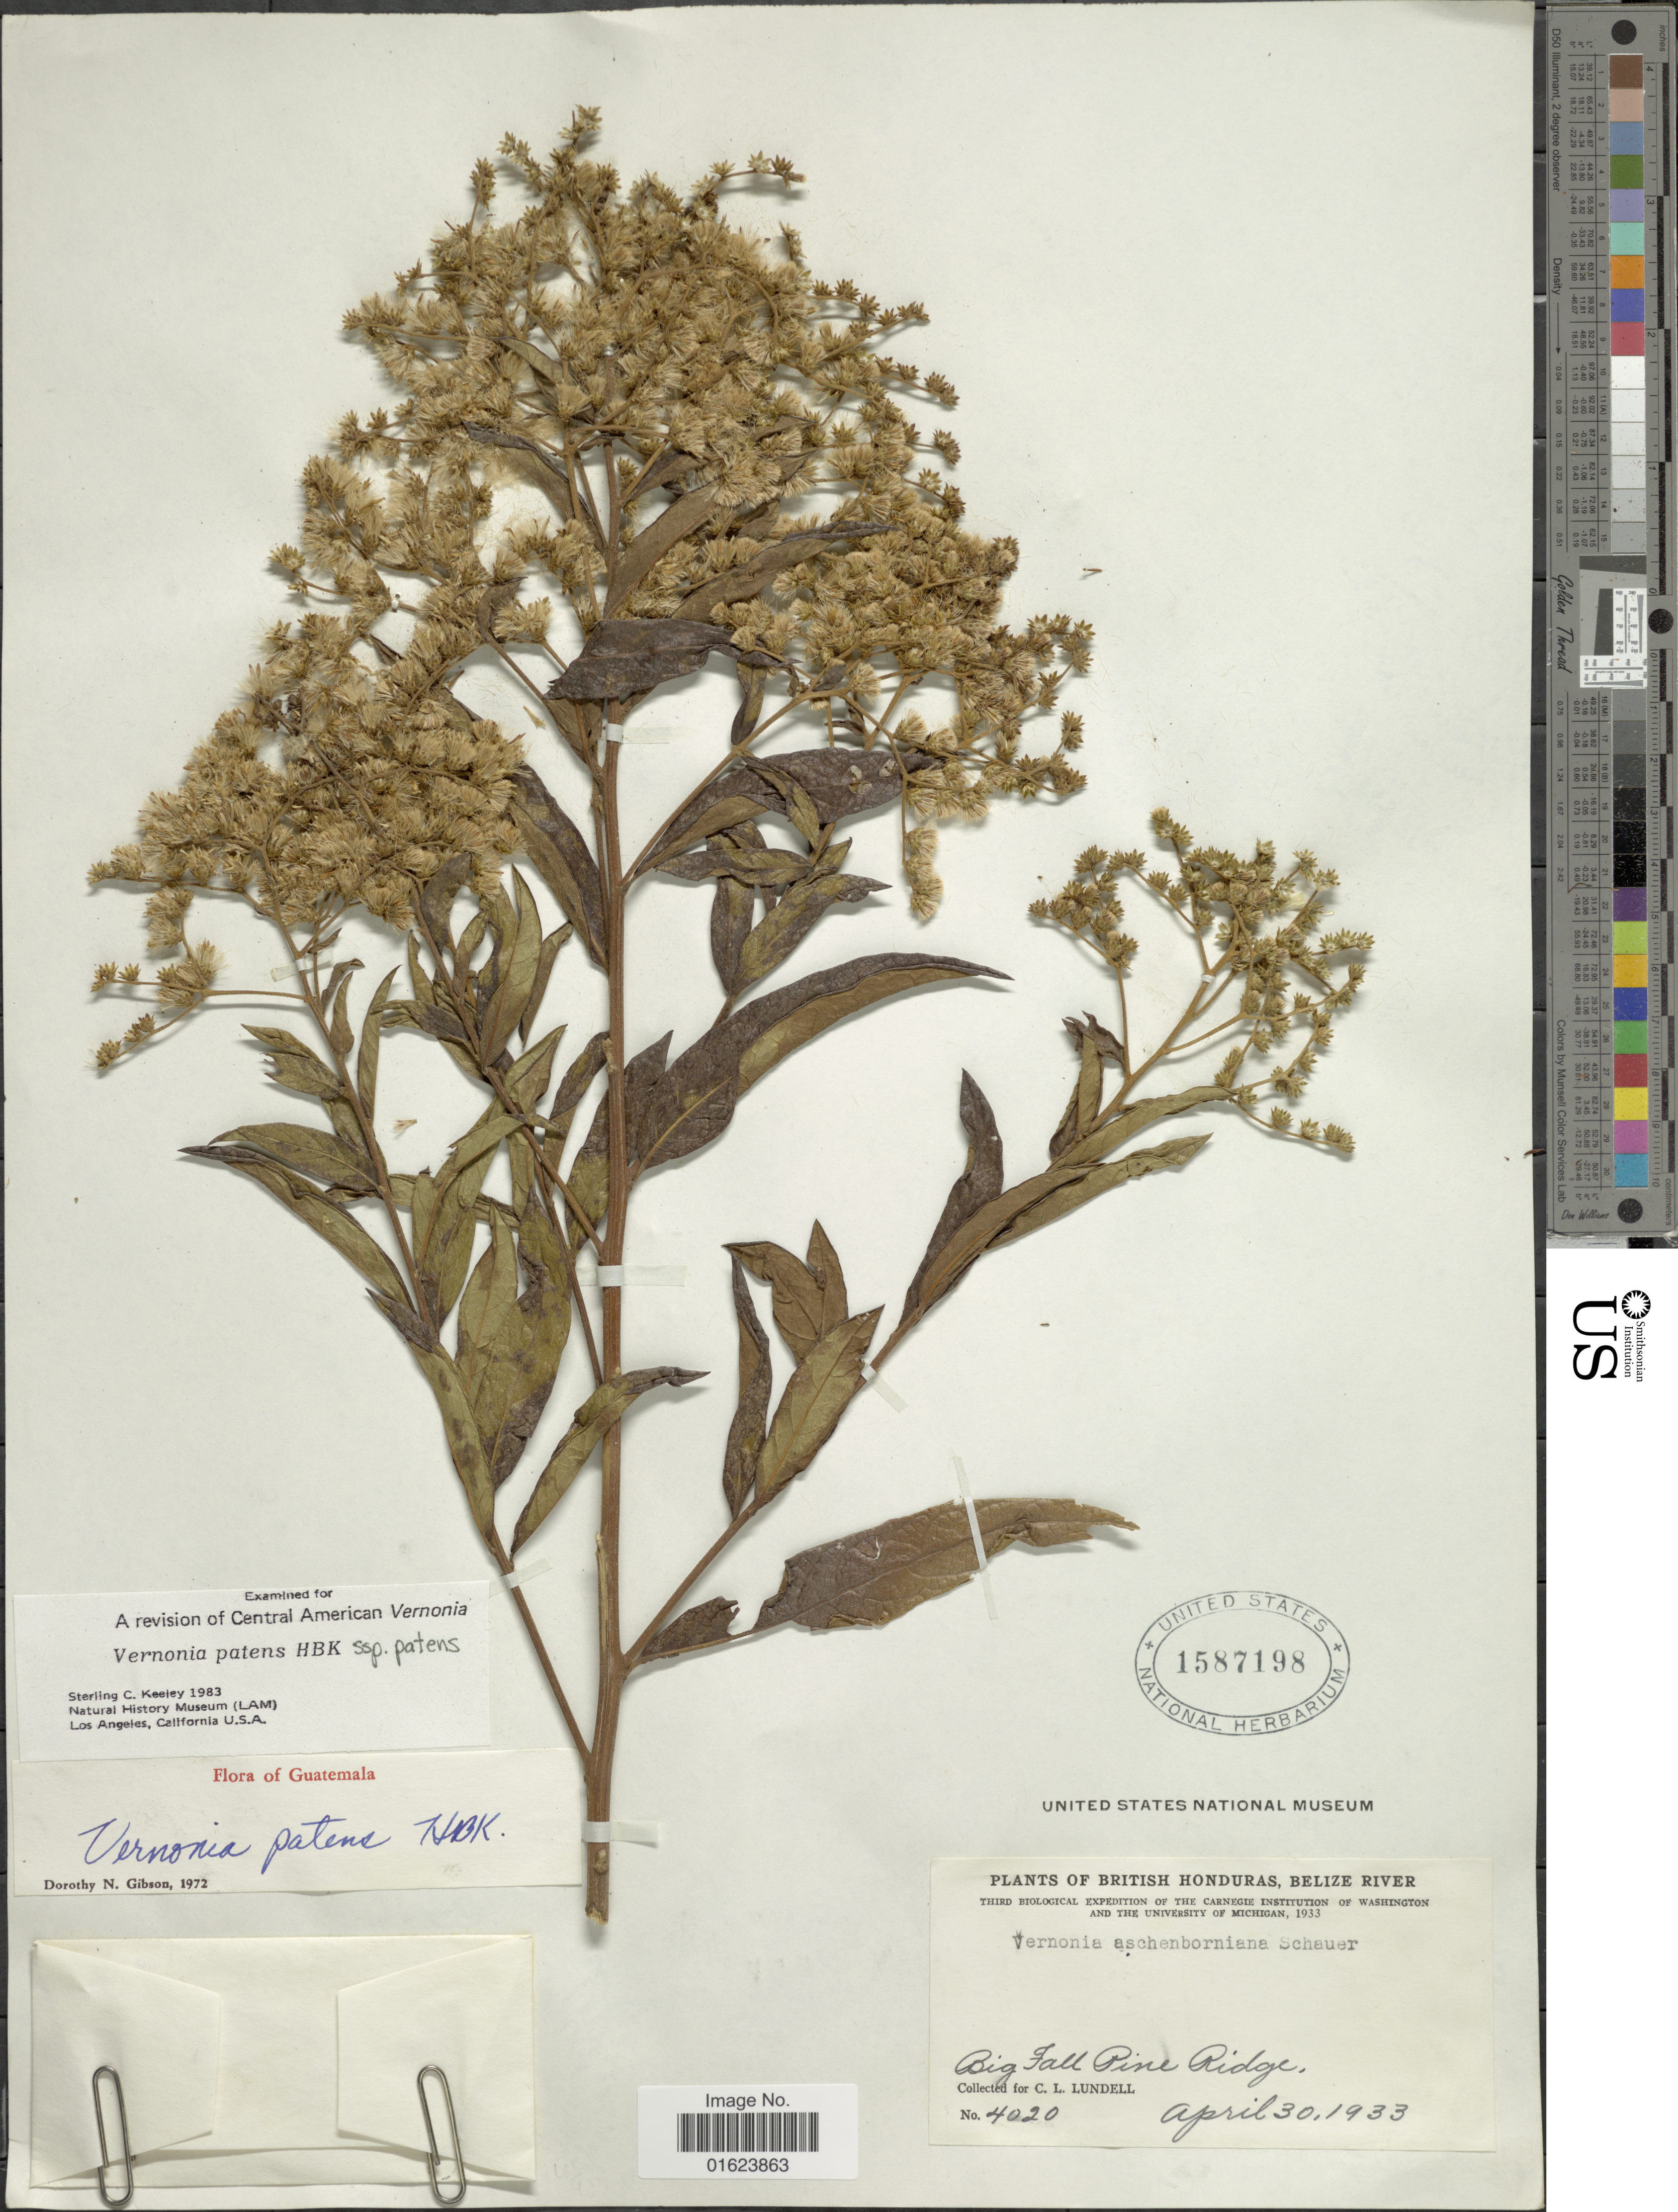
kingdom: Plantae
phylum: Tracheophyta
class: Magnoliopsida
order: Asterales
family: Asteraceae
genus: Vernonanthura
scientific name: Vernonanthura patens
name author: (Kunth) H. Rob.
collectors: C. L. Lundell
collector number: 4020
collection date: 1933-04-30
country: Belize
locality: British Honduras, Belize River, Big Fall Pine Ridge.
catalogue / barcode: US 1587198